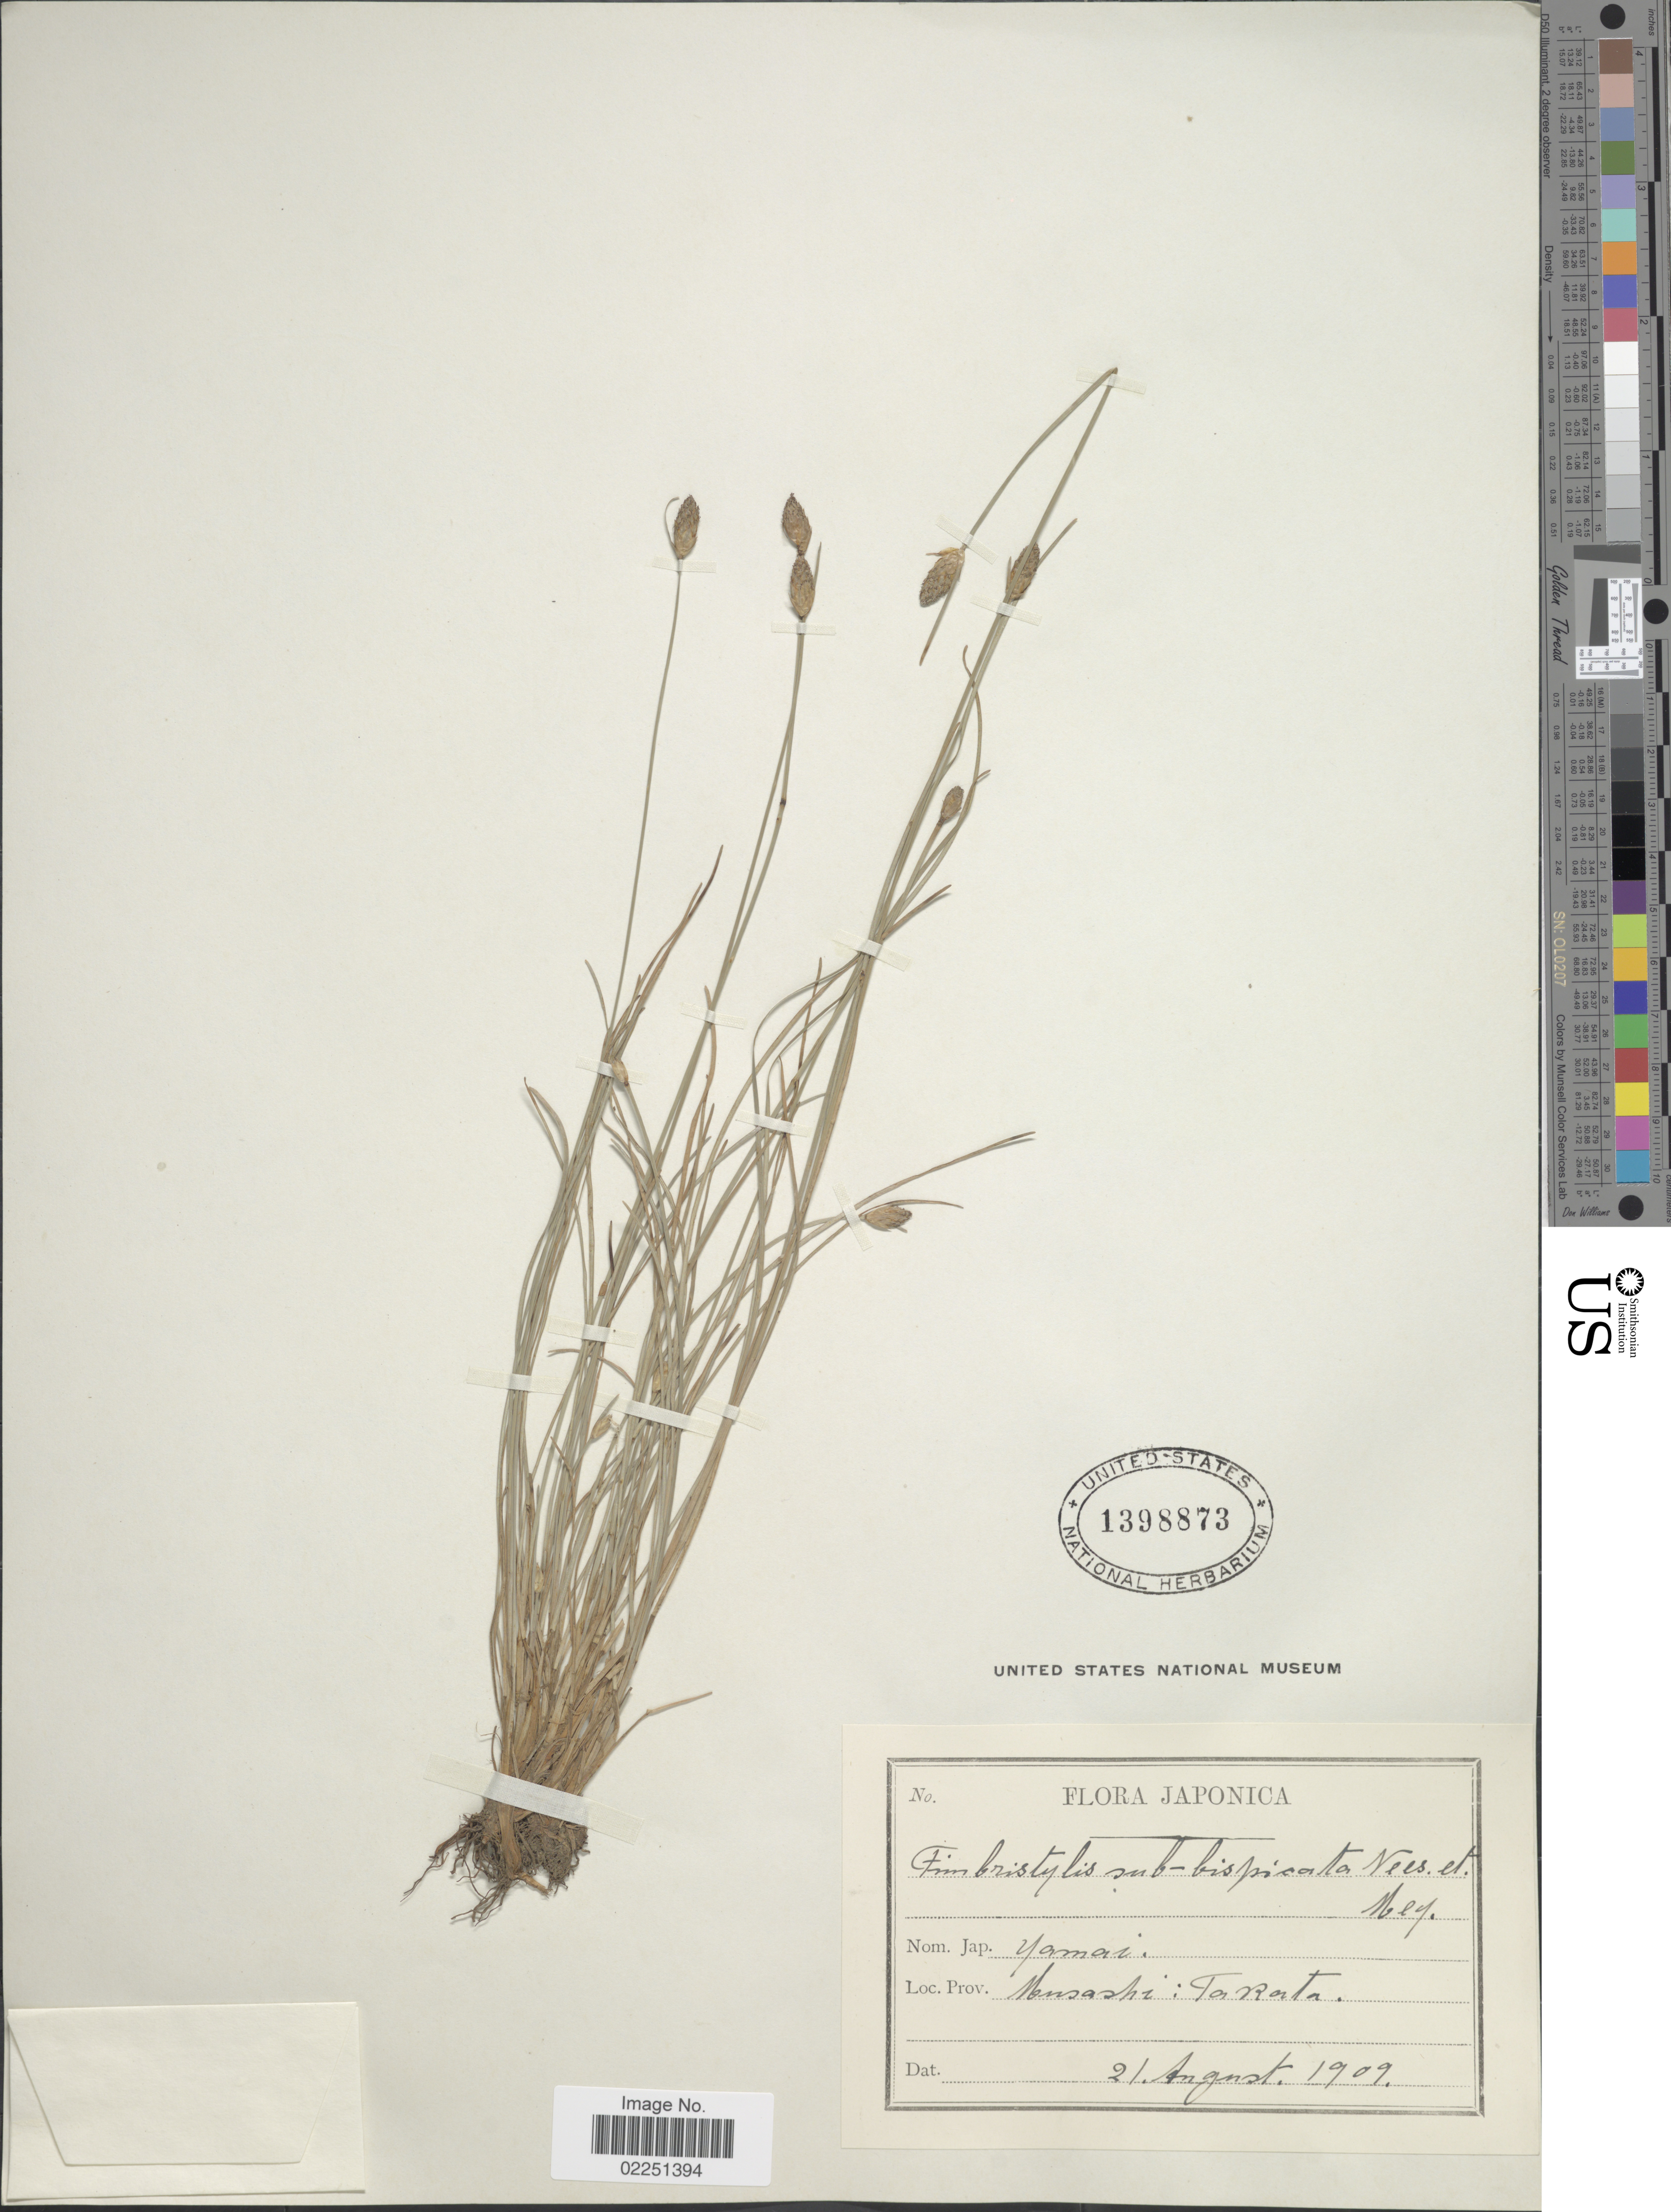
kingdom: Plantae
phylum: Tracheophyta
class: Liliopsida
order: Poales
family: Cyperaceae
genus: Fimbristylis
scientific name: Fimbristylis subbispicata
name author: Nees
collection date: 1909-08-21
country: Japan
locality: Prov. Musashi: Takata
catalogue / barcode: US 1398873